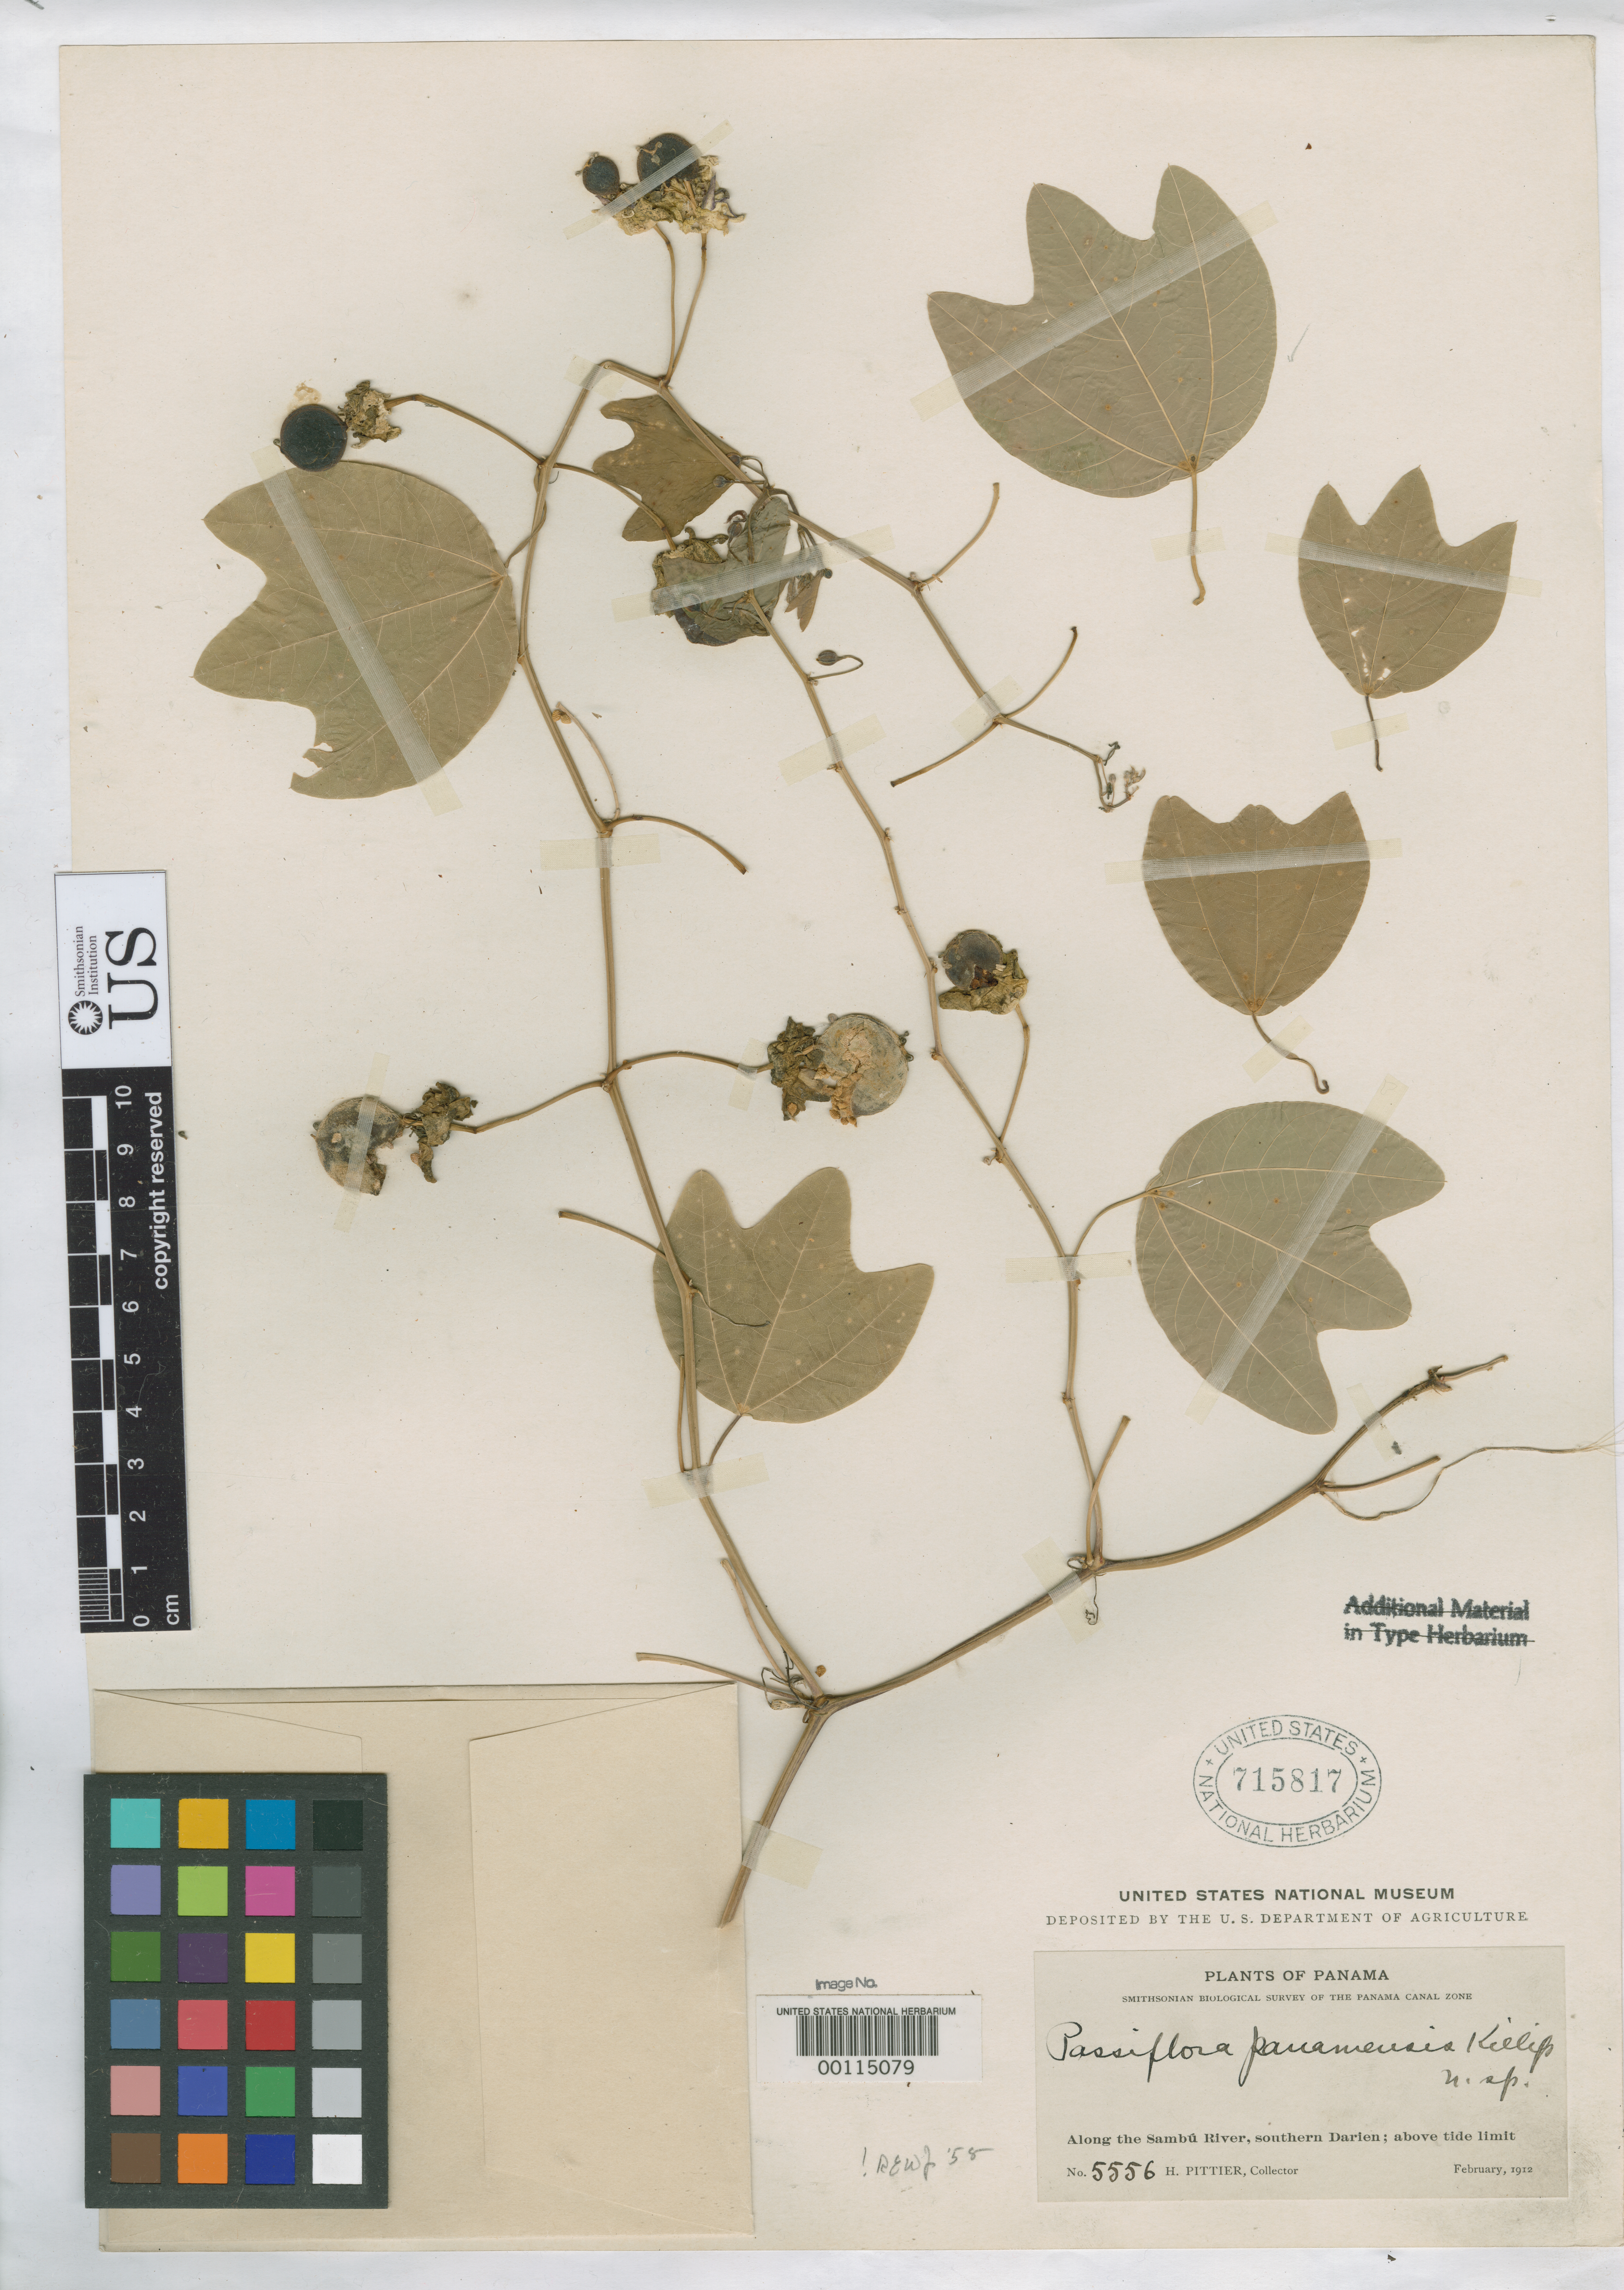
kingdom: Plantae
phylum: Tracheophyta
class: Magnoliopsida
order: Malpighiales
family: Passifloraceae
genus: Passiflora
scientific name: Passiflora panamensis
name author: Killip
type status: Isotype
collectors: H. F. Pittier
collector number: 5556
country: Panama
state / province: Darién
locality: Sambu River.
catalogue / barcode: US 715817